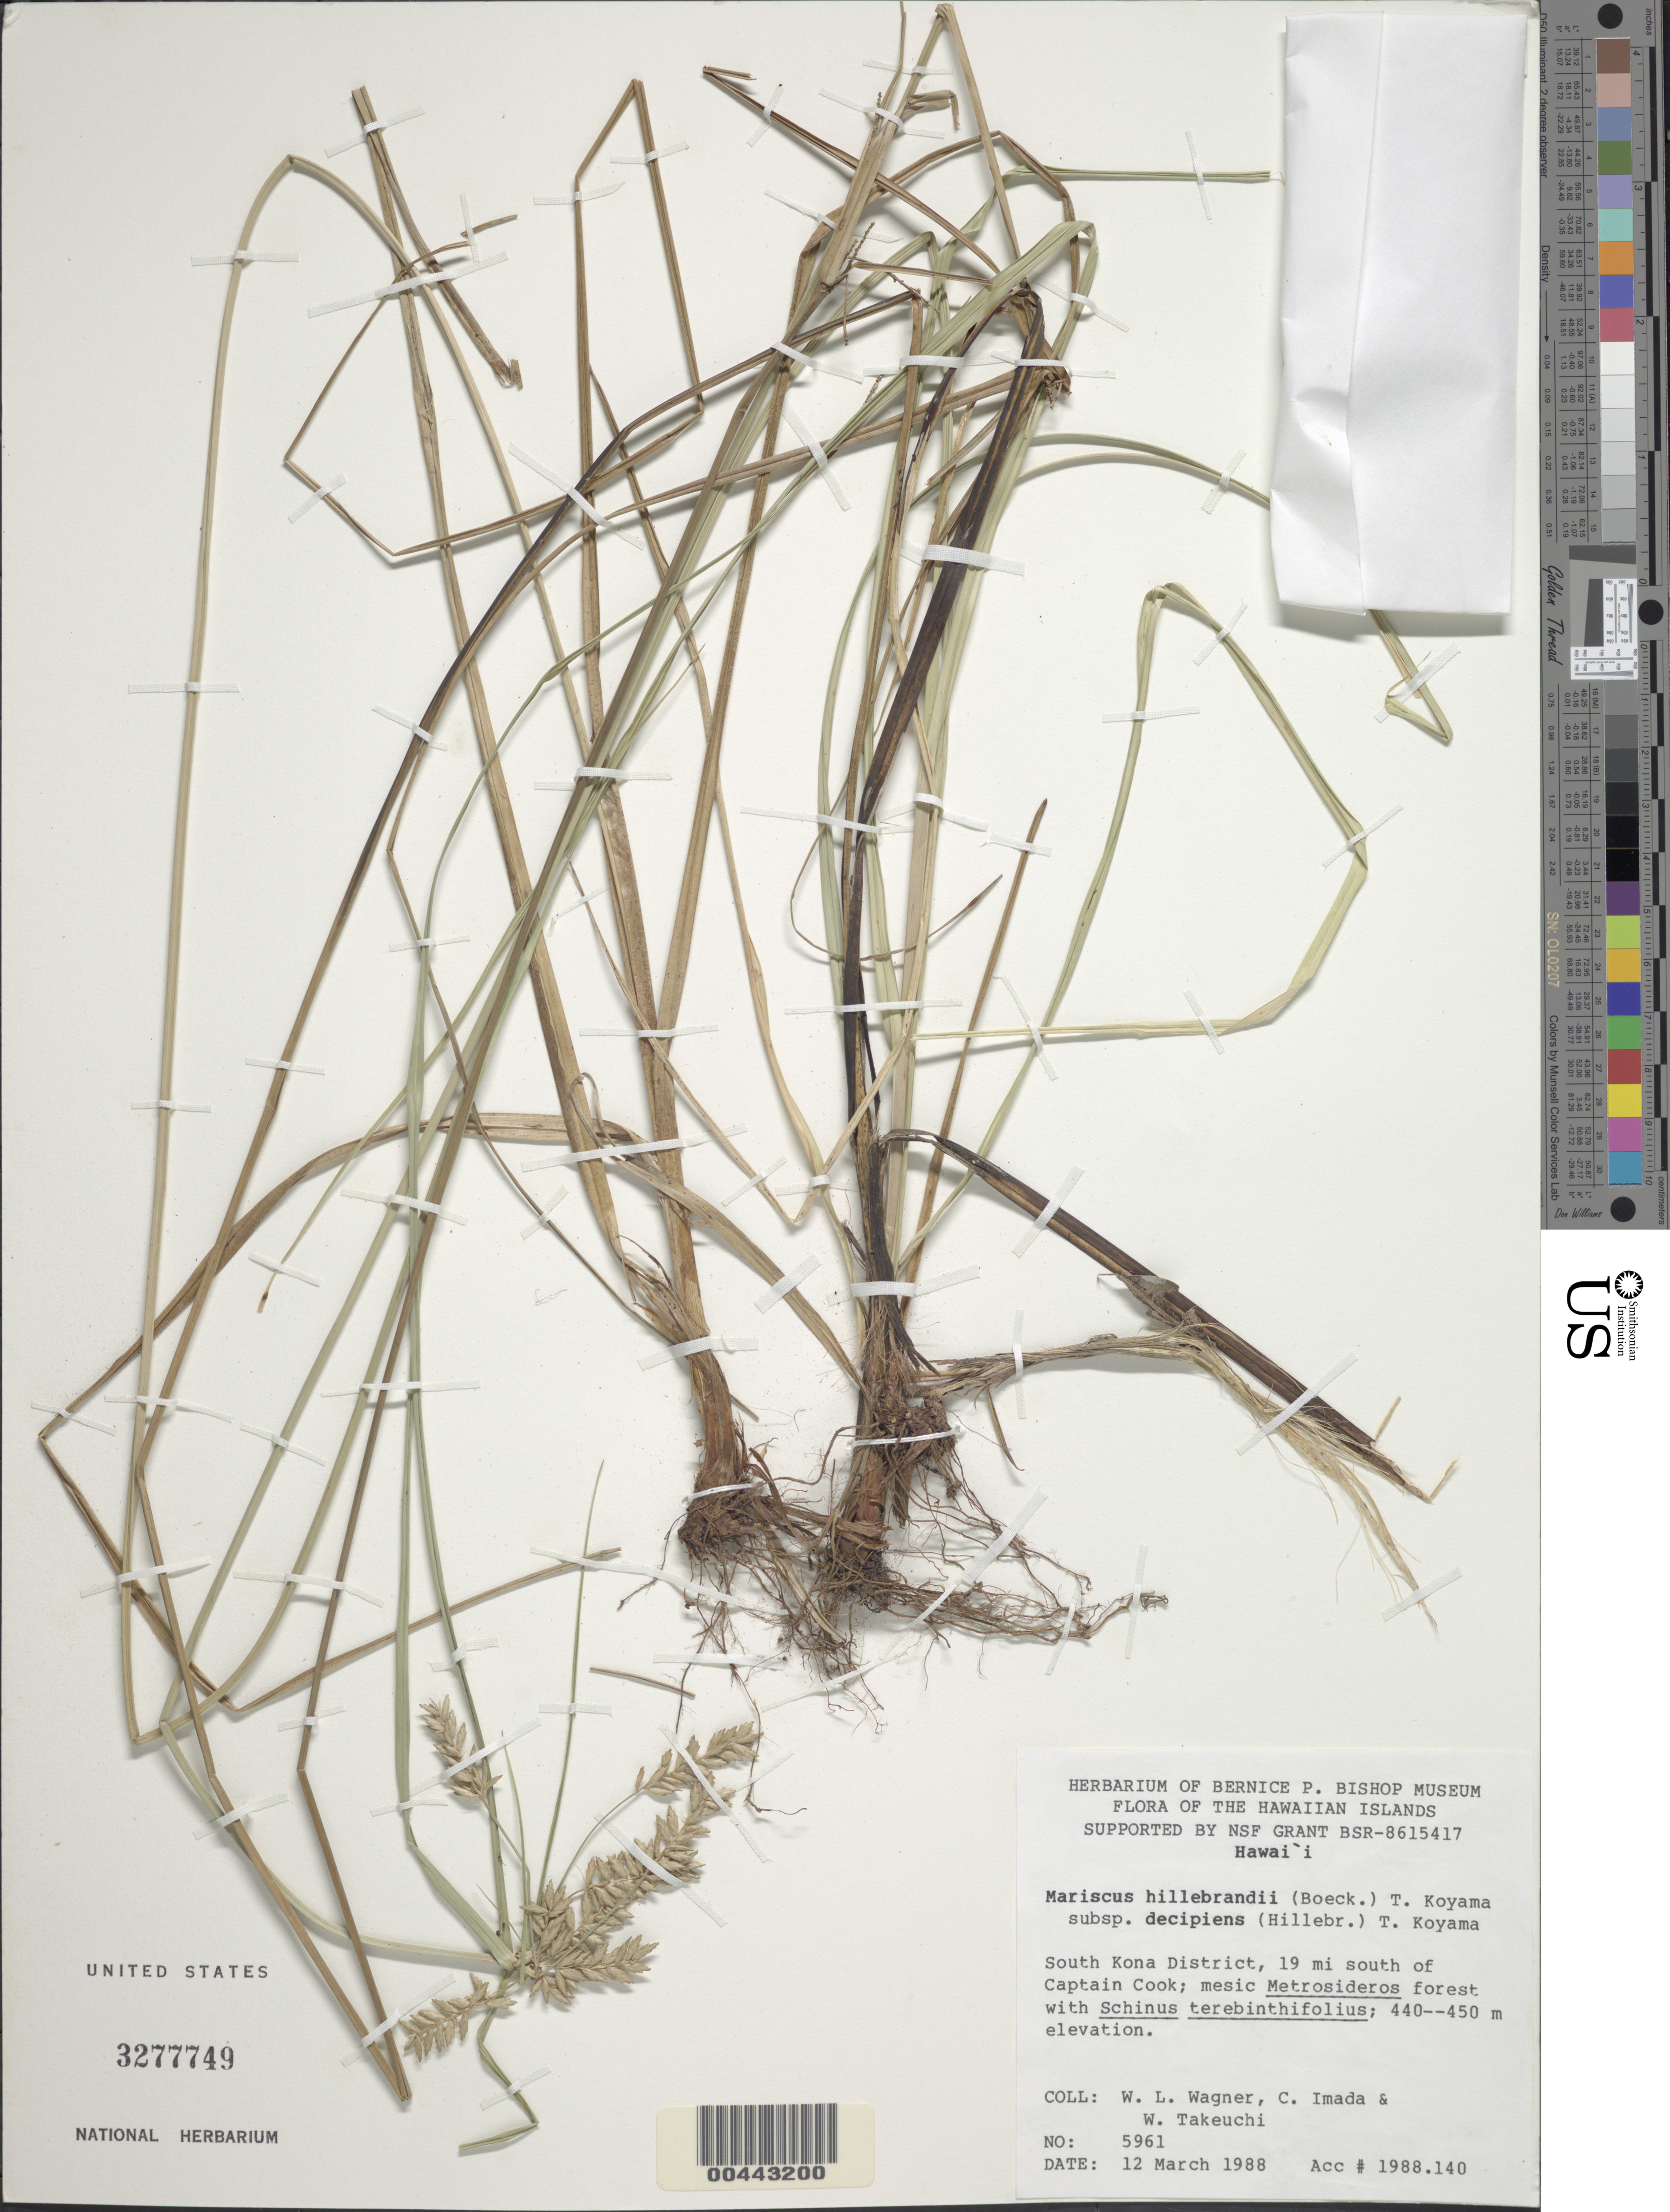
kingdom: Plantae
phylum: Tracheophyta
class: Liliopsida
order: Poales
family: Cyperaceae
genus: Cyperus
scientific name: Cyperus hillebrandii var. decipiens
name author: (Hillebr.) Kük.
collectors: W. L. Wagner, C. Imada & W. N. Takeuchi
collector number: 5961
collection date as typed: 12 Mar 1988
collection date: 1988-03-12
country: United States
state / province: Hawaii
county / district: Hawaii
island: Hawaii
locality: South Kona District, 19 mi S of Captain Cook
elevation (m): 440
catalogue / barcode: US 3277749